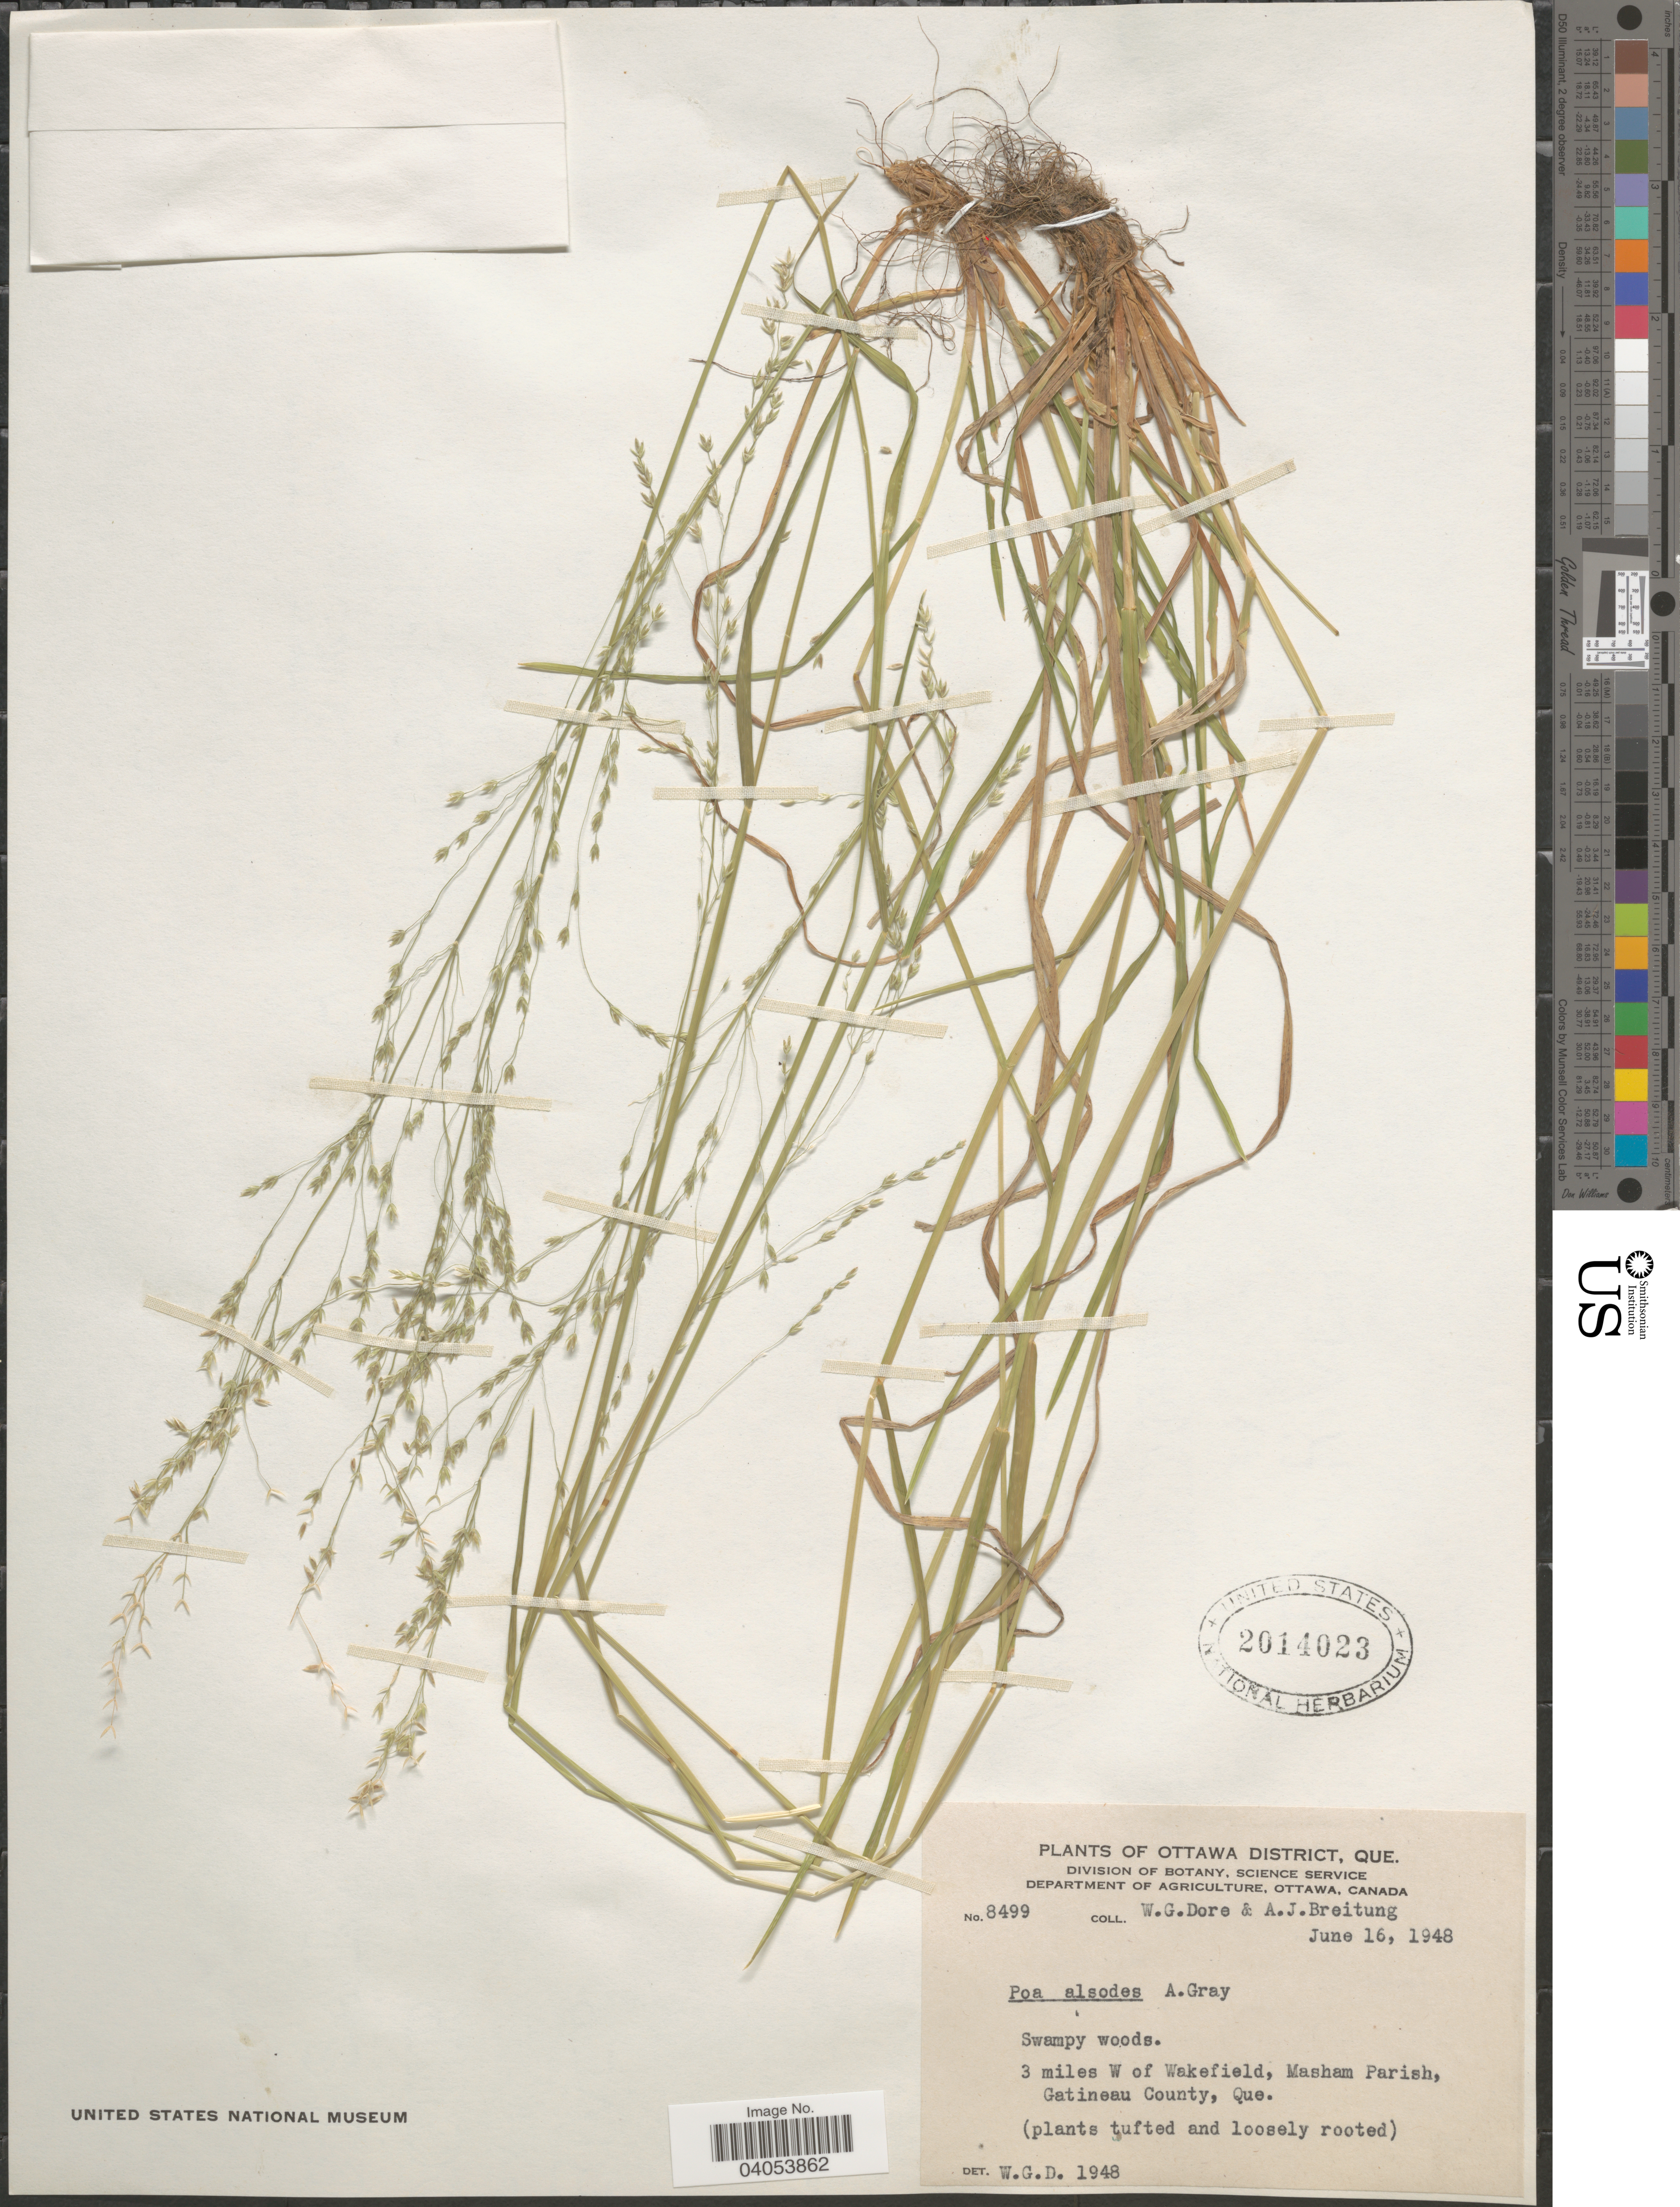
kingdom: Plantae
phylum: Tracheophyta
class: Liliopsida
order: Poales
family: Poaceae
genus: Poa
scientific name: Poa alsodes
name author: A. Gray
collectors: W. Dore & A. Breitung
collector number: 8499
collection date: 1948-06-16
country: Canada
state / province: Quebec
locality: Ottawa District. 3 miles W of Wakefield, Masham Parish, Gatineau County.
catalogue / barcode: US 2014023